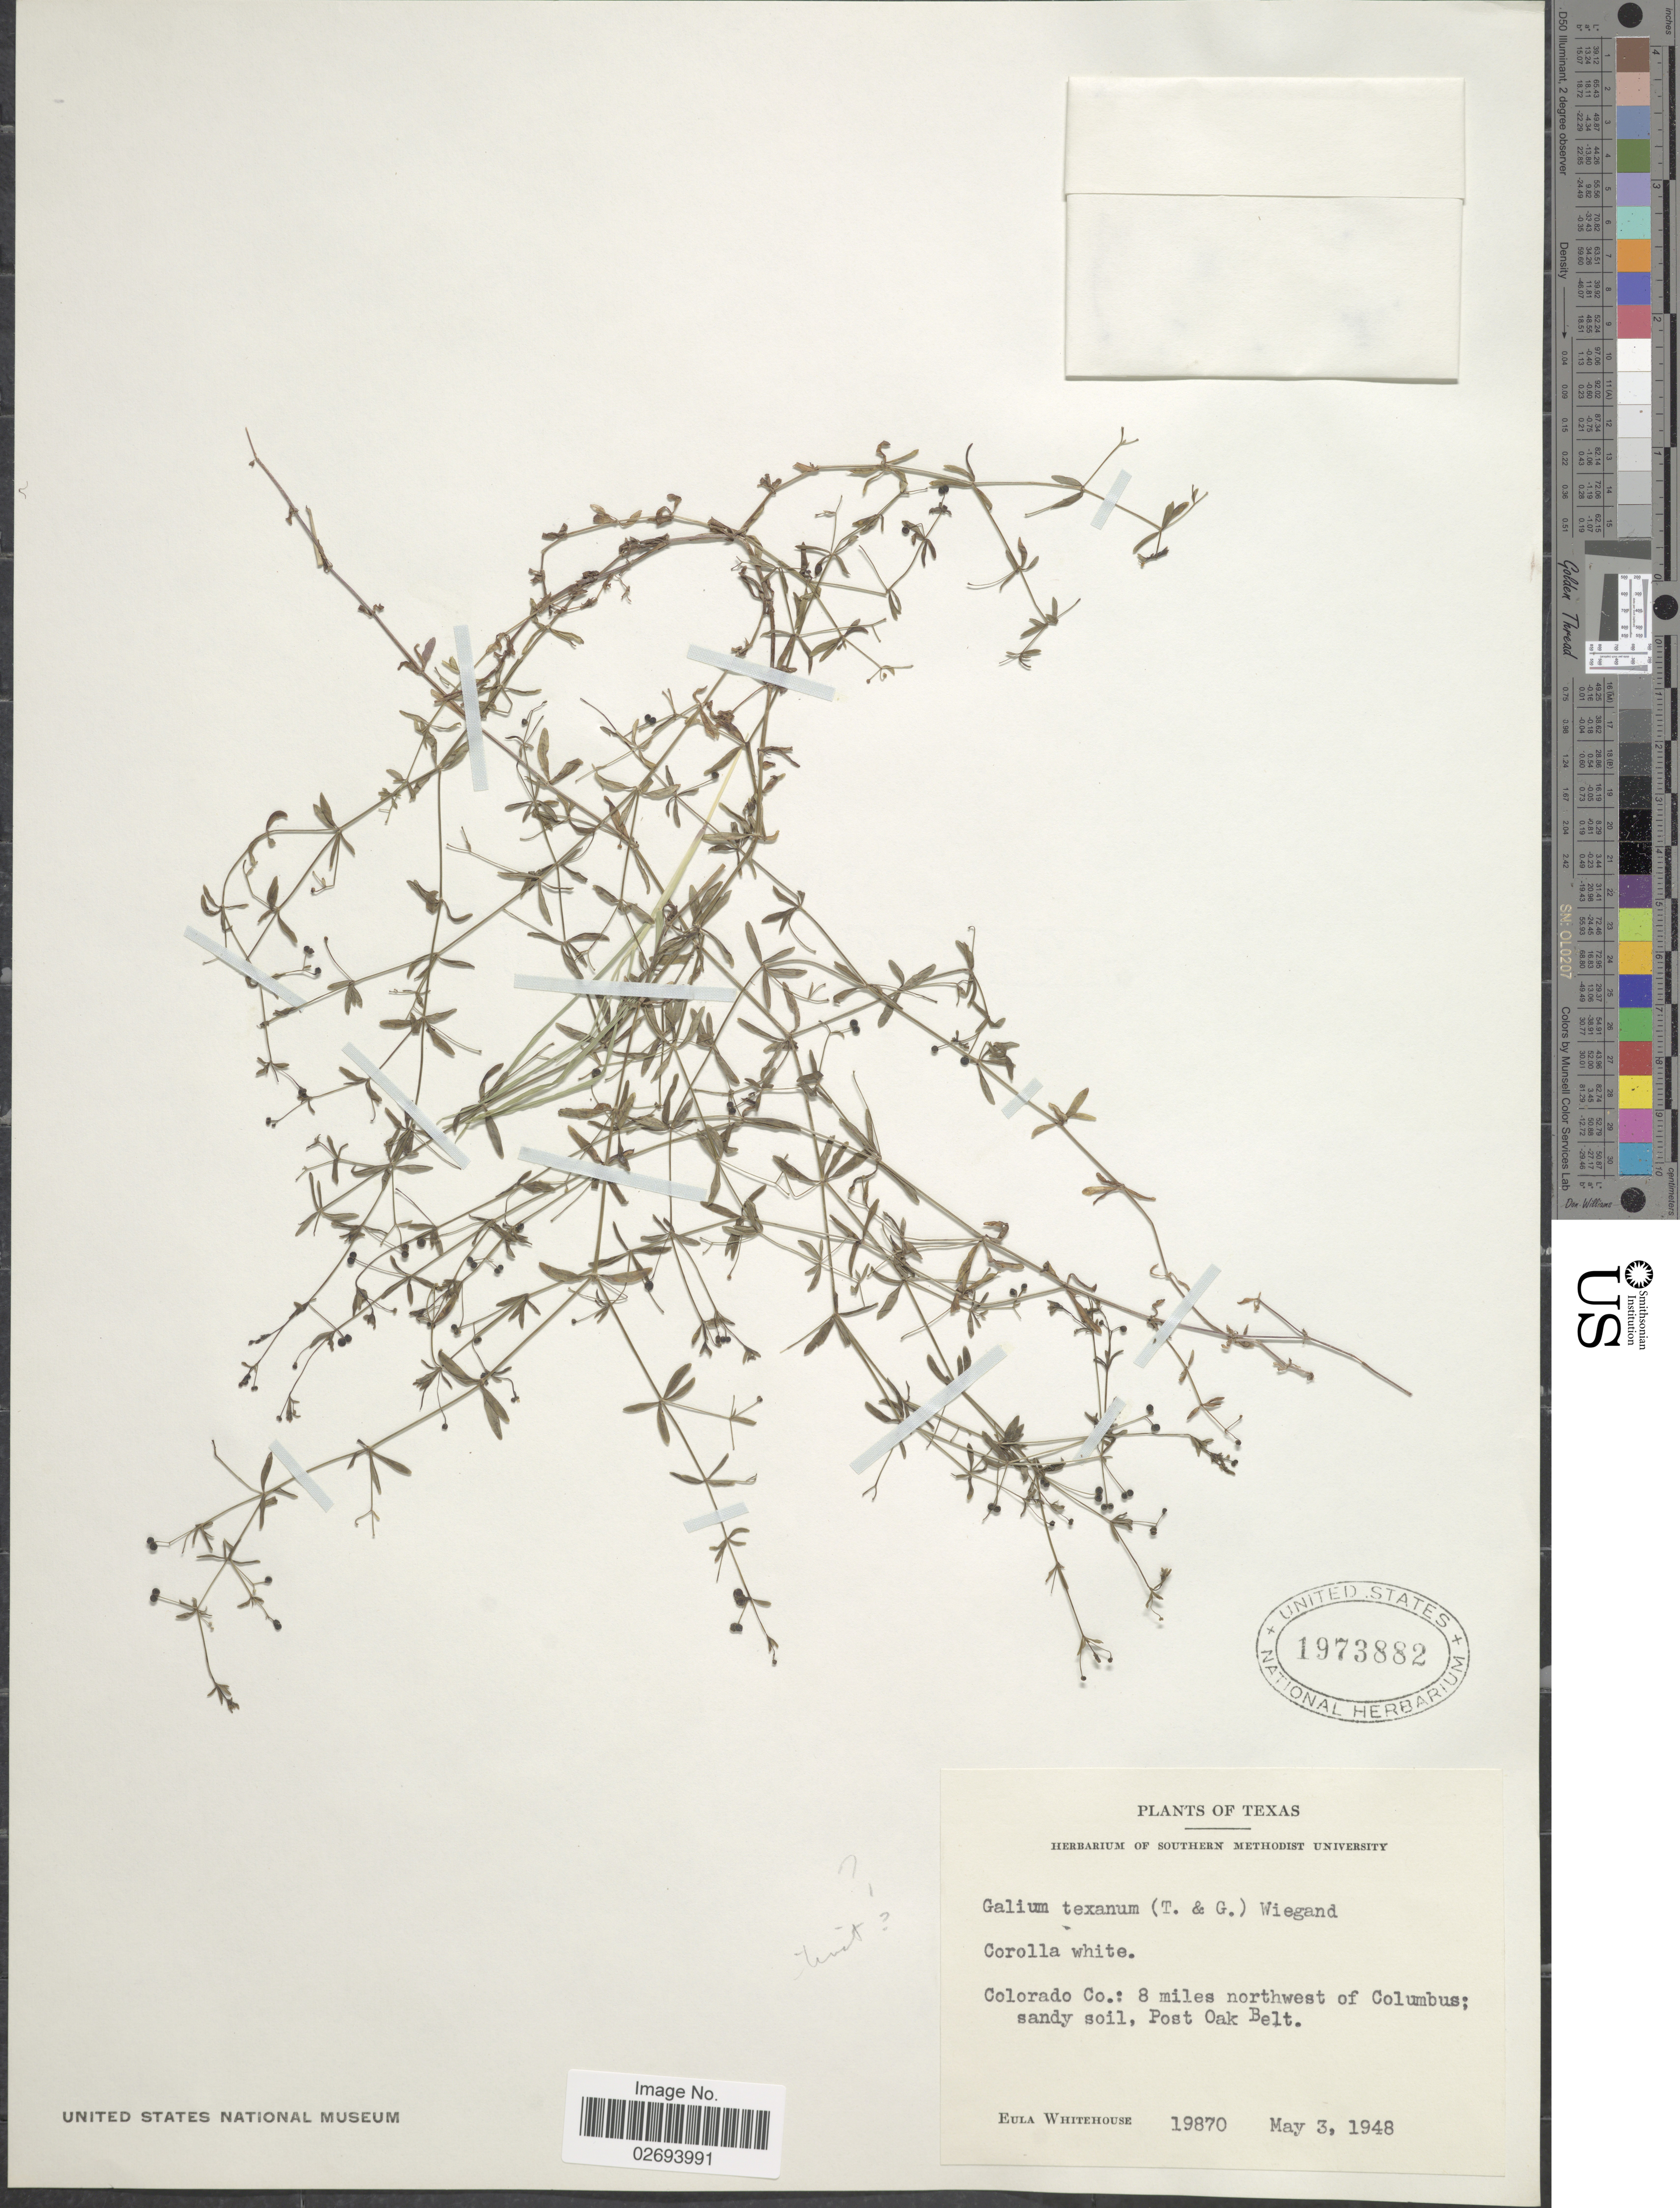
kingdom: Plantae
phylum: Tracheophyta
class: Magnoliopsida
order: Gentianales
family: Rubiaceae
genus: Galium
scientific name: Galium tinctorium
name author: (L.) Scop.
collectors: E. Whitehouse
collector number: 19870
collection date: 1948-05-03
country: United States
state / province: Texas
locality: Colorado Co.: 8 miles northwest of Columbus; Post Oak Belt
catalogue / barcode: US 1973882